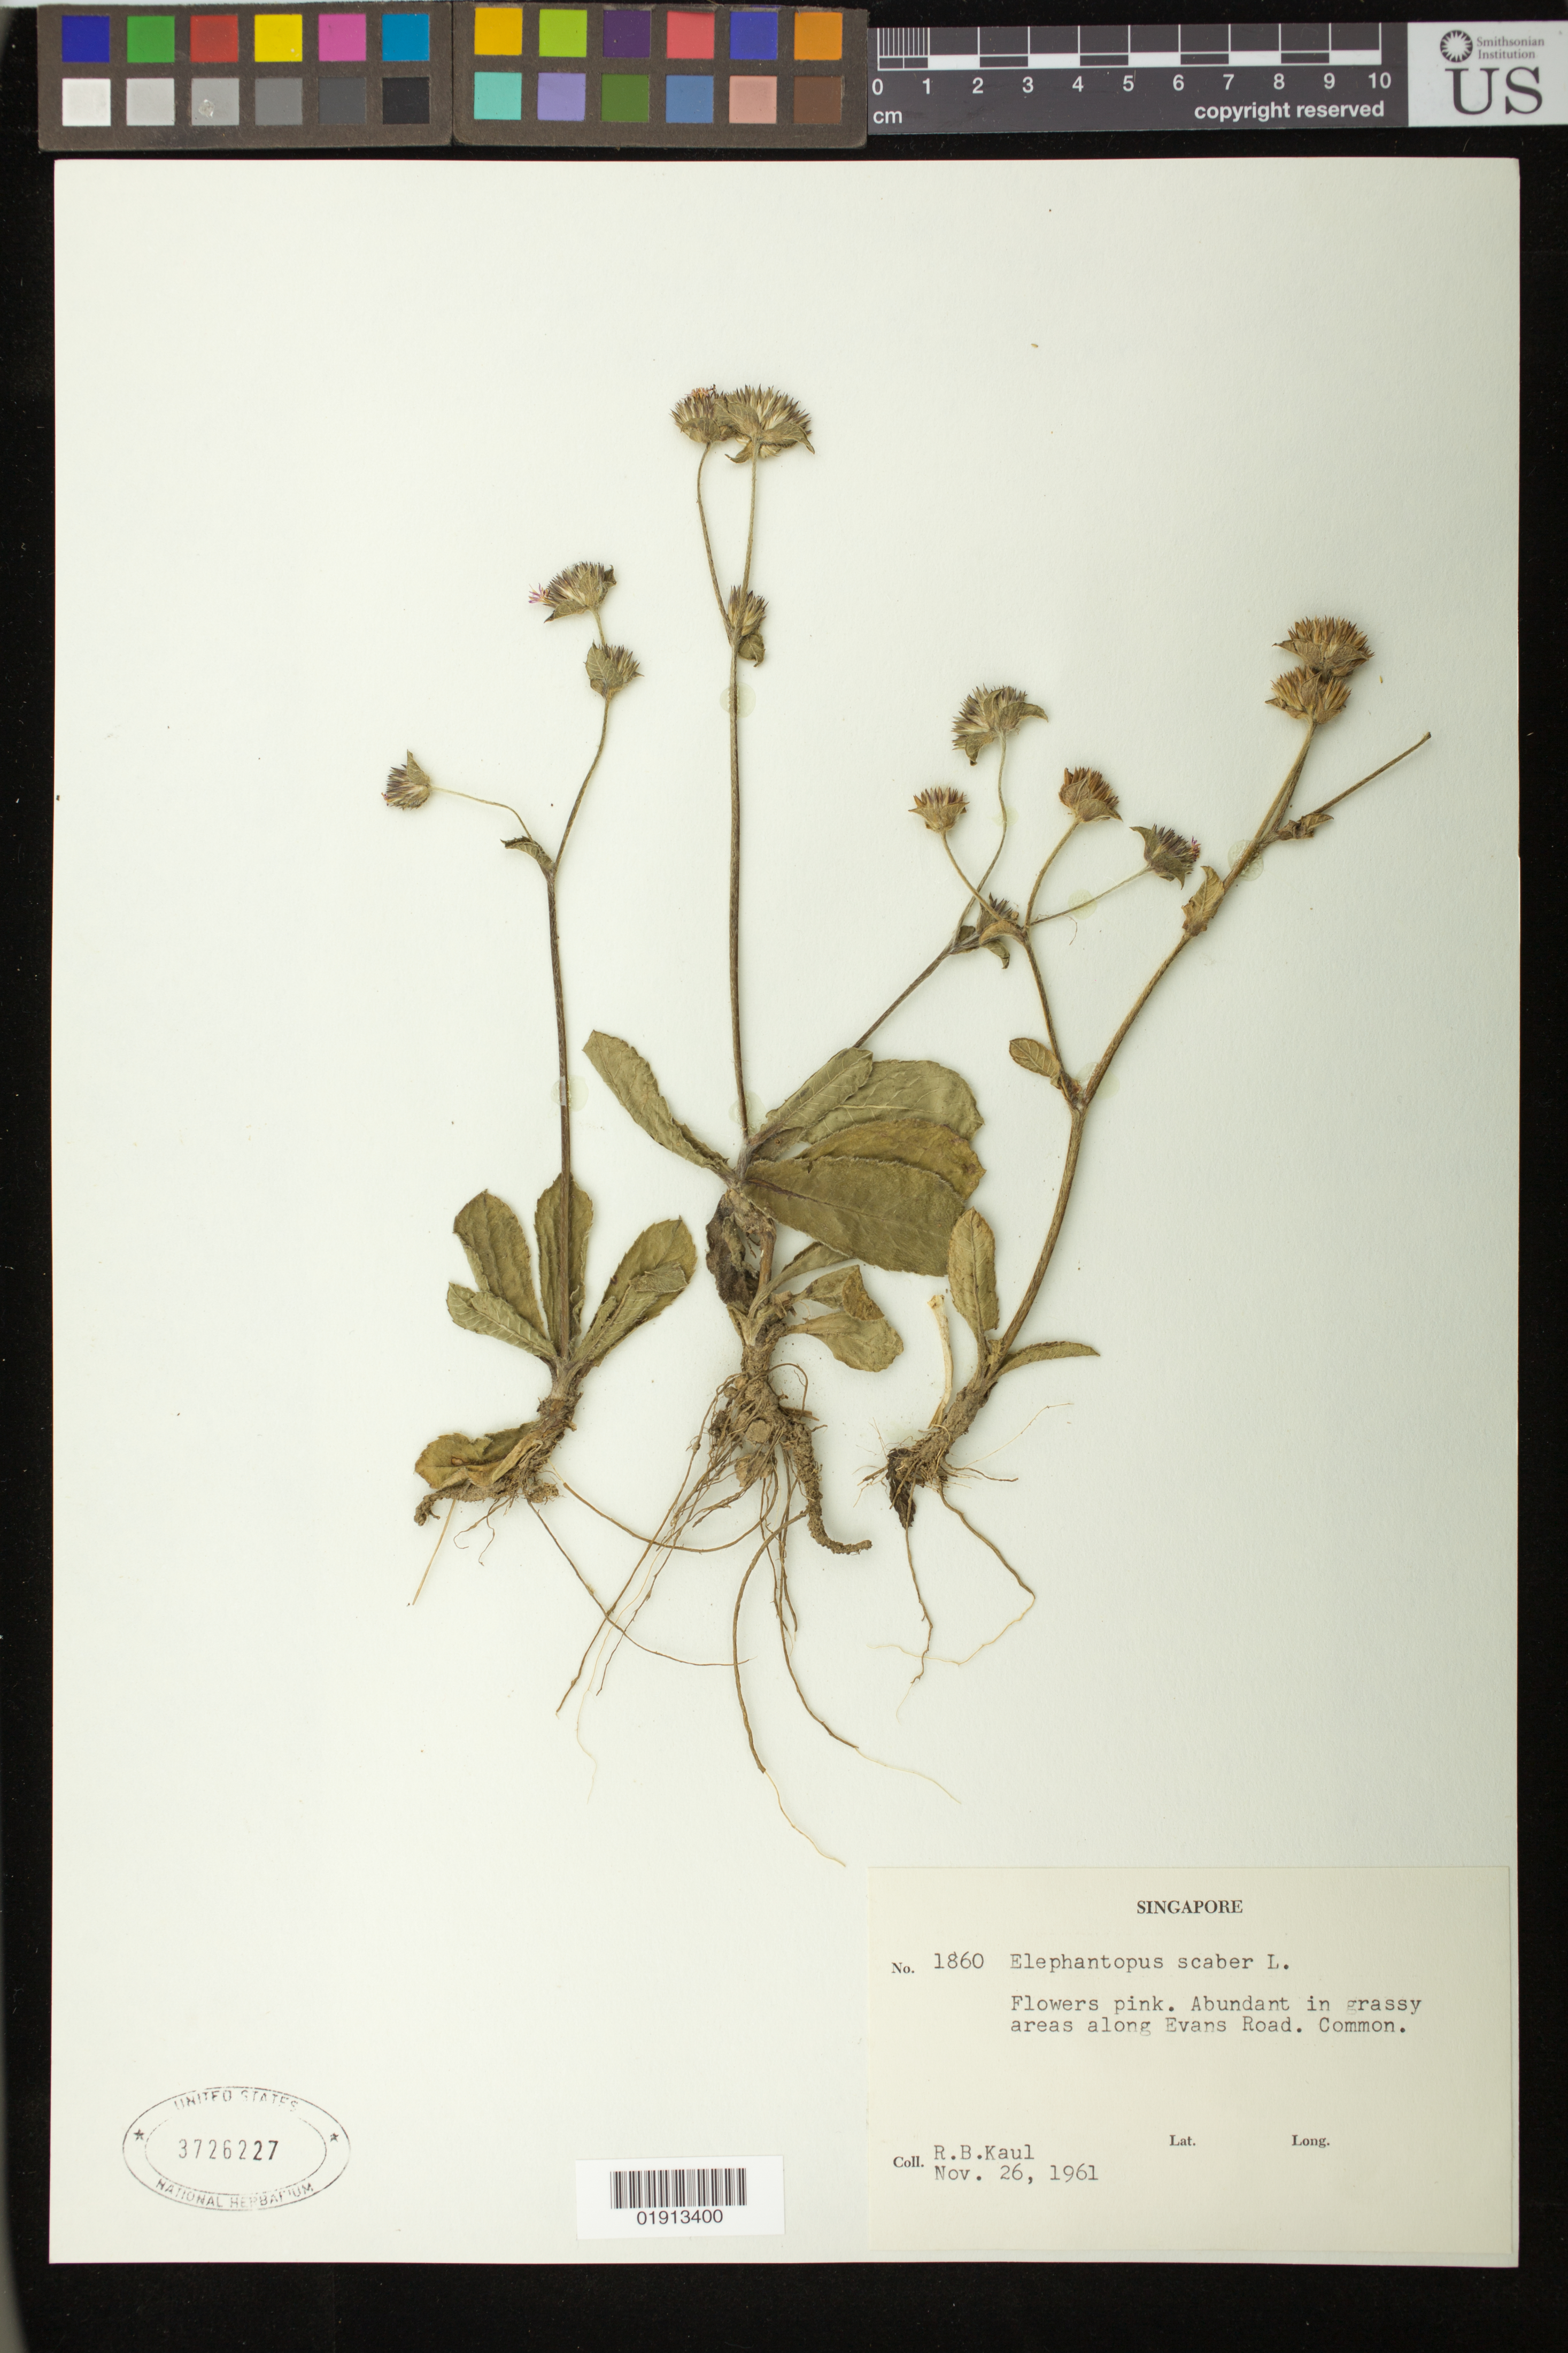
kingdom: Plantae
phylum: Tracheophyta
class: Magnoliopsida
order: Asterales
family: Asteraceae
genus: Elephantopus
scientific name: Elephantopus scaber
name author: L.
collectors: R. Kaul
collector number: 1860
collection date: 1961-11-26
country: Singapore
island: Singapore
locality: Along Evans Road.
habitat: In grassy areas.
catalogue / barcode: US 3726227